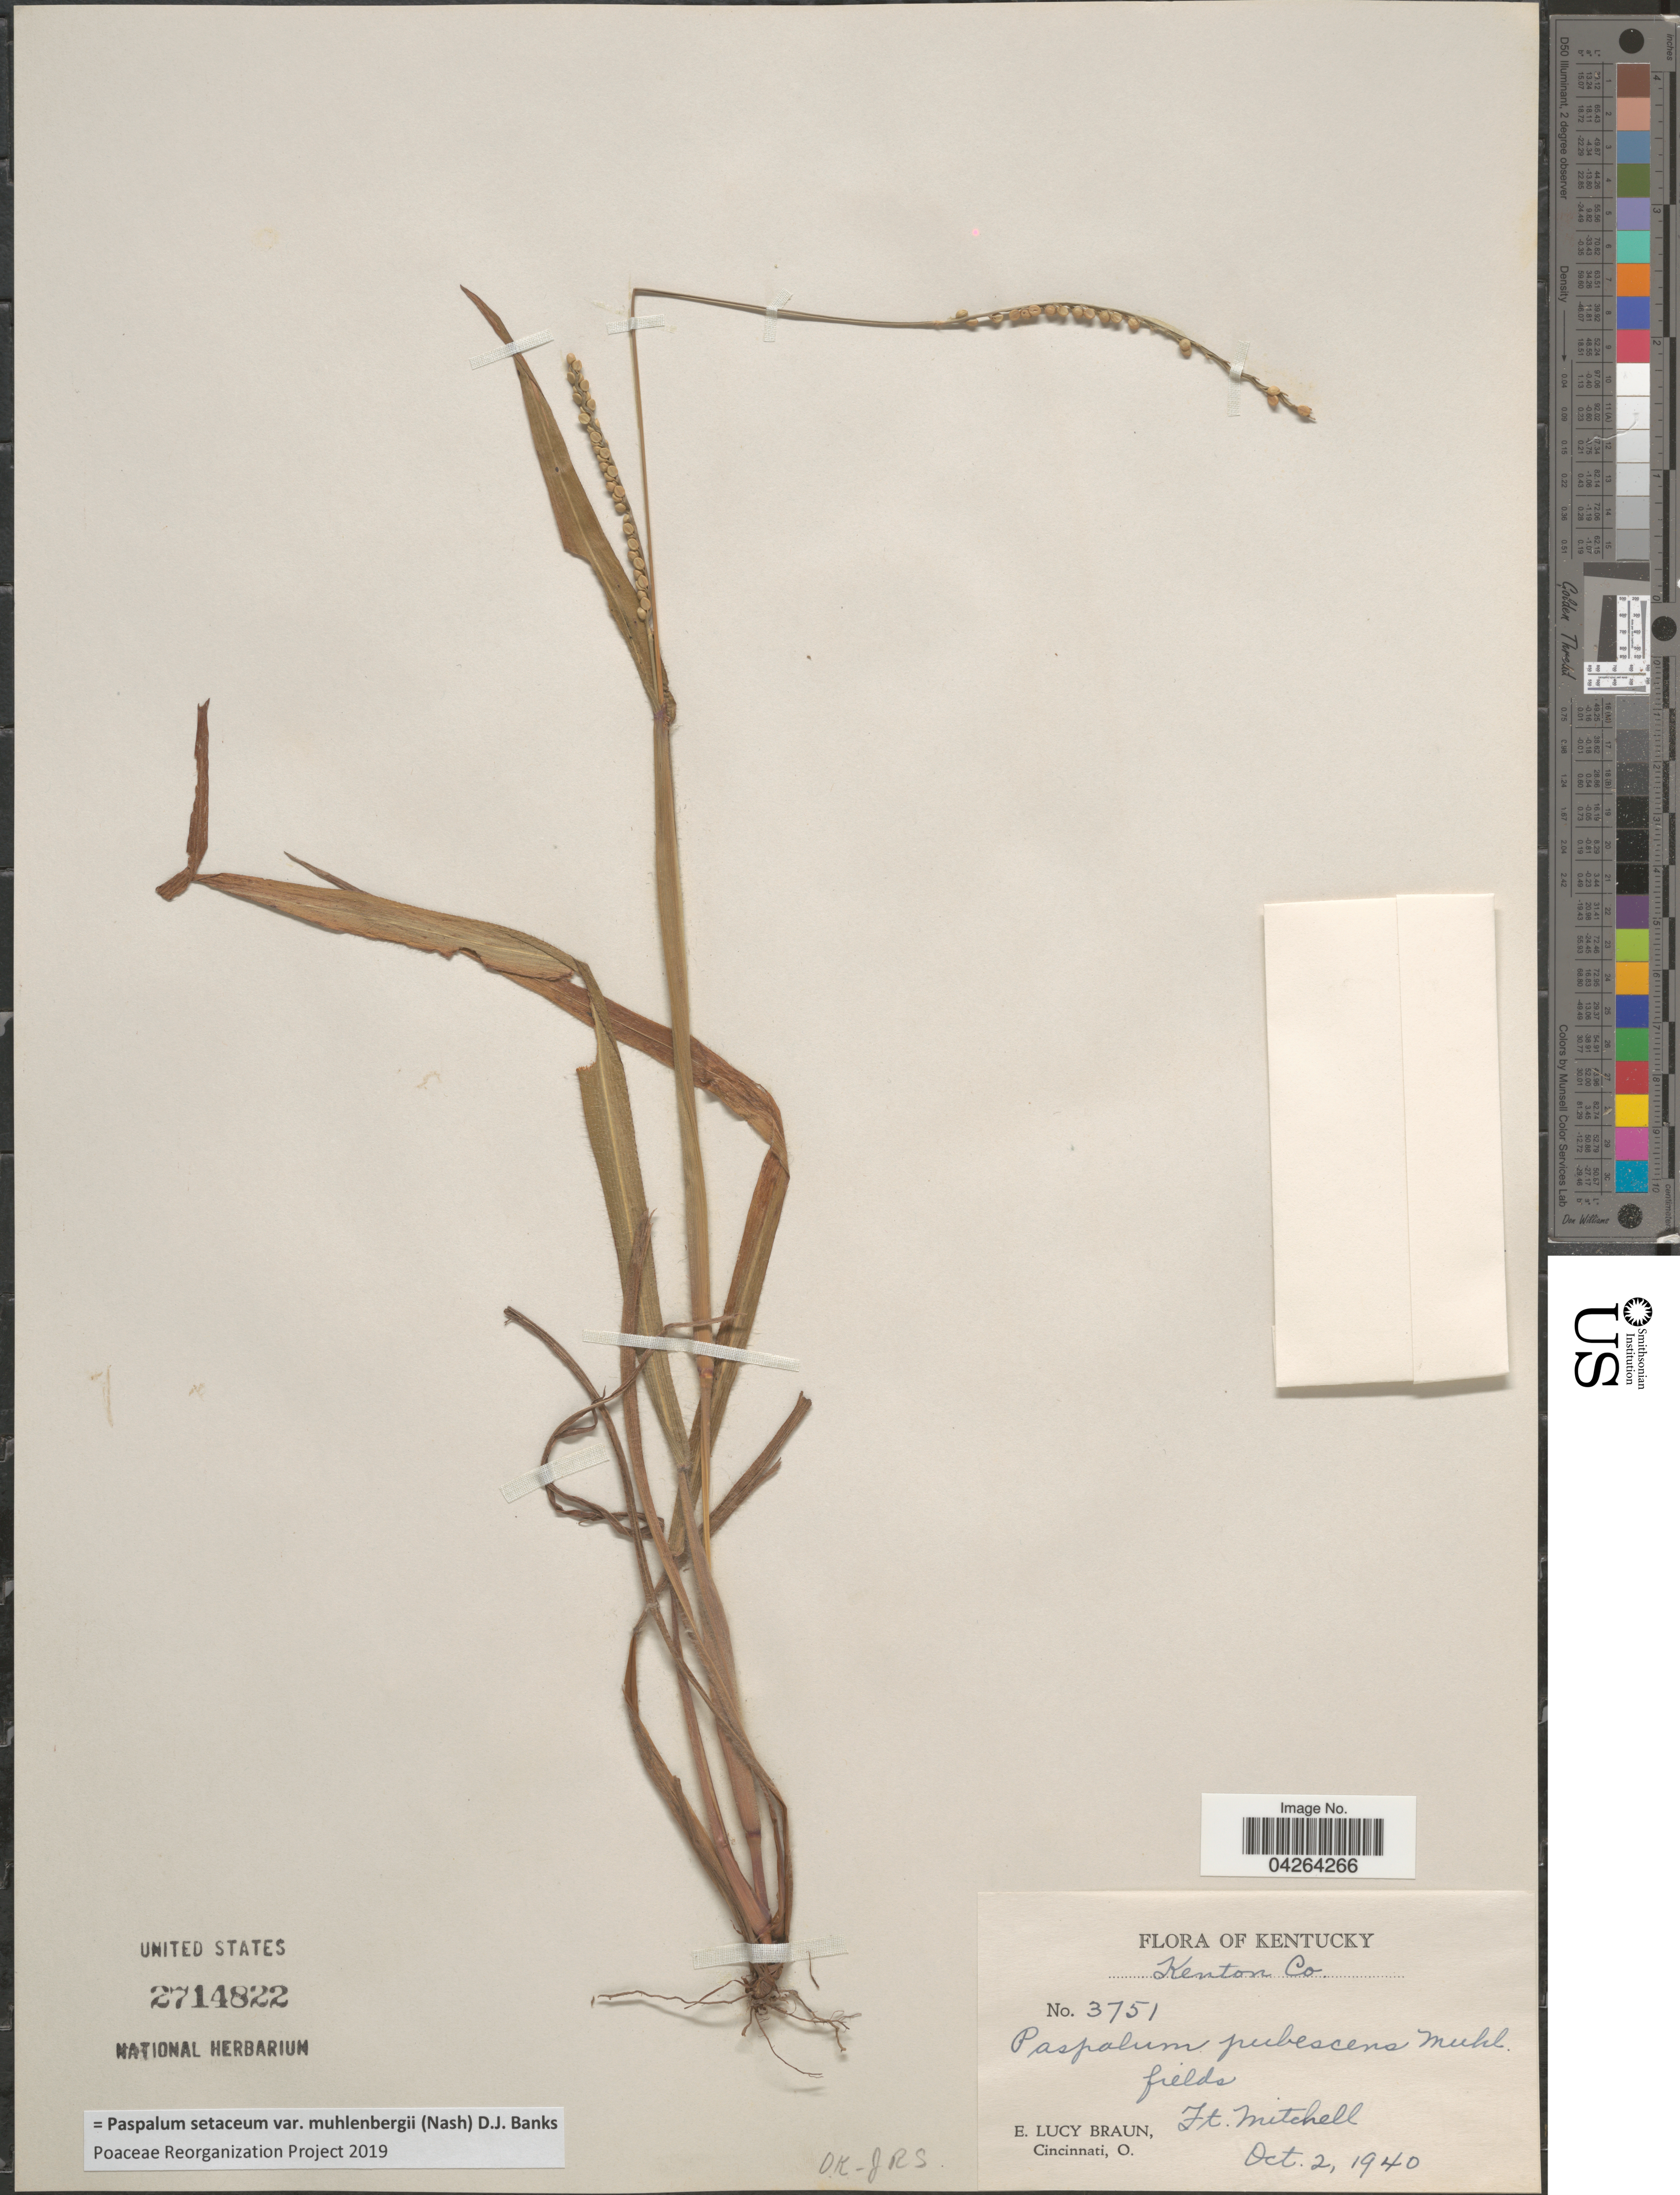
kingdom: Plantae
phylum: Tracheophyta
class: Liliopsida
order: Poales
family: Poaceae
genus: Paspalum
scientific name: Paspalum setaceum var. muhlenbergii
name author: (Nash) D.J. Banks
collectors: E. L. Braun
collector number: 3751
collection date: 1940-10-02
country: United States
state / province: Kentucky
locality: Kenton Co. Ft. Mitchell.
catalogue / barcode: US 2714822